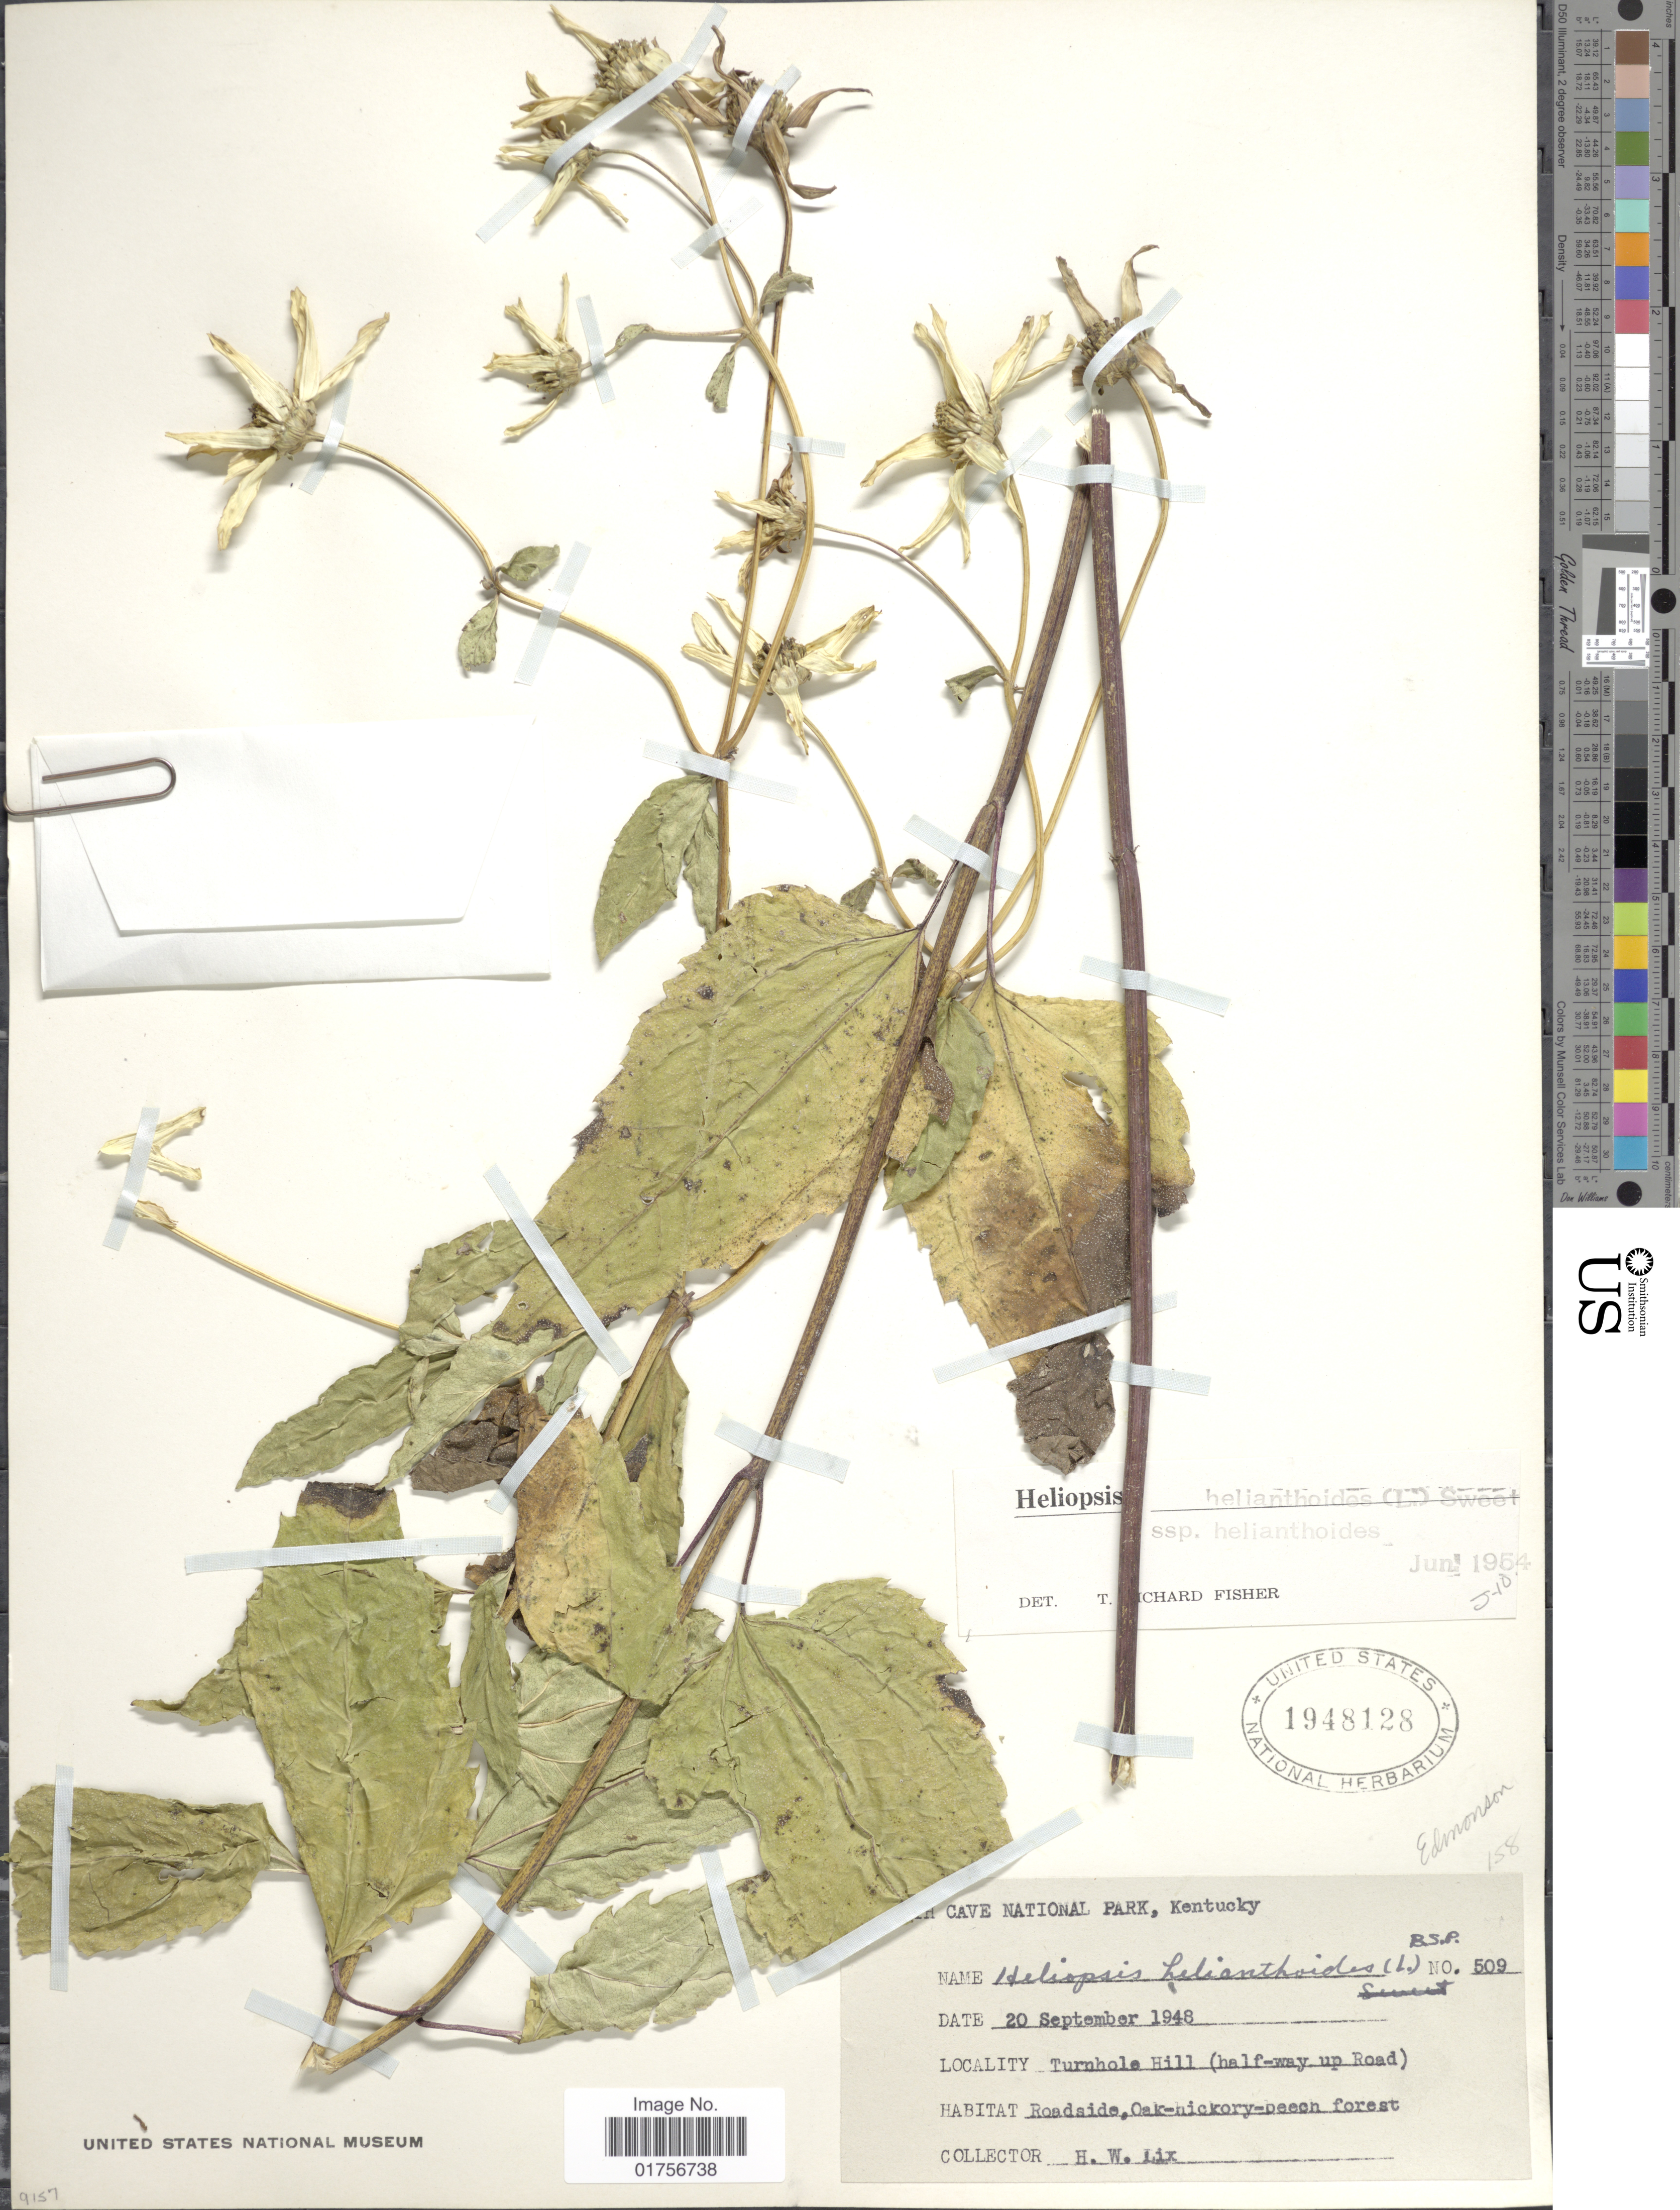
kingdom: Plantae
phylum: Tracheophyta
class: Magnoliopsida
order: Asterales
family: Asteraceae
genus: Heliopsis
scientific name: Heliopsis helianthoides subsp. helianthoides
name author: (L.) Sweet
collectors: H. W. Lix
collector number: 509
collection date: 1948-09-20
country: United States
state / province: Kentucky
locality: Mammoth Cave national Park, Kentucky, Turnhole Hill (half-way up road)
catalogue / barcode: US 1948128